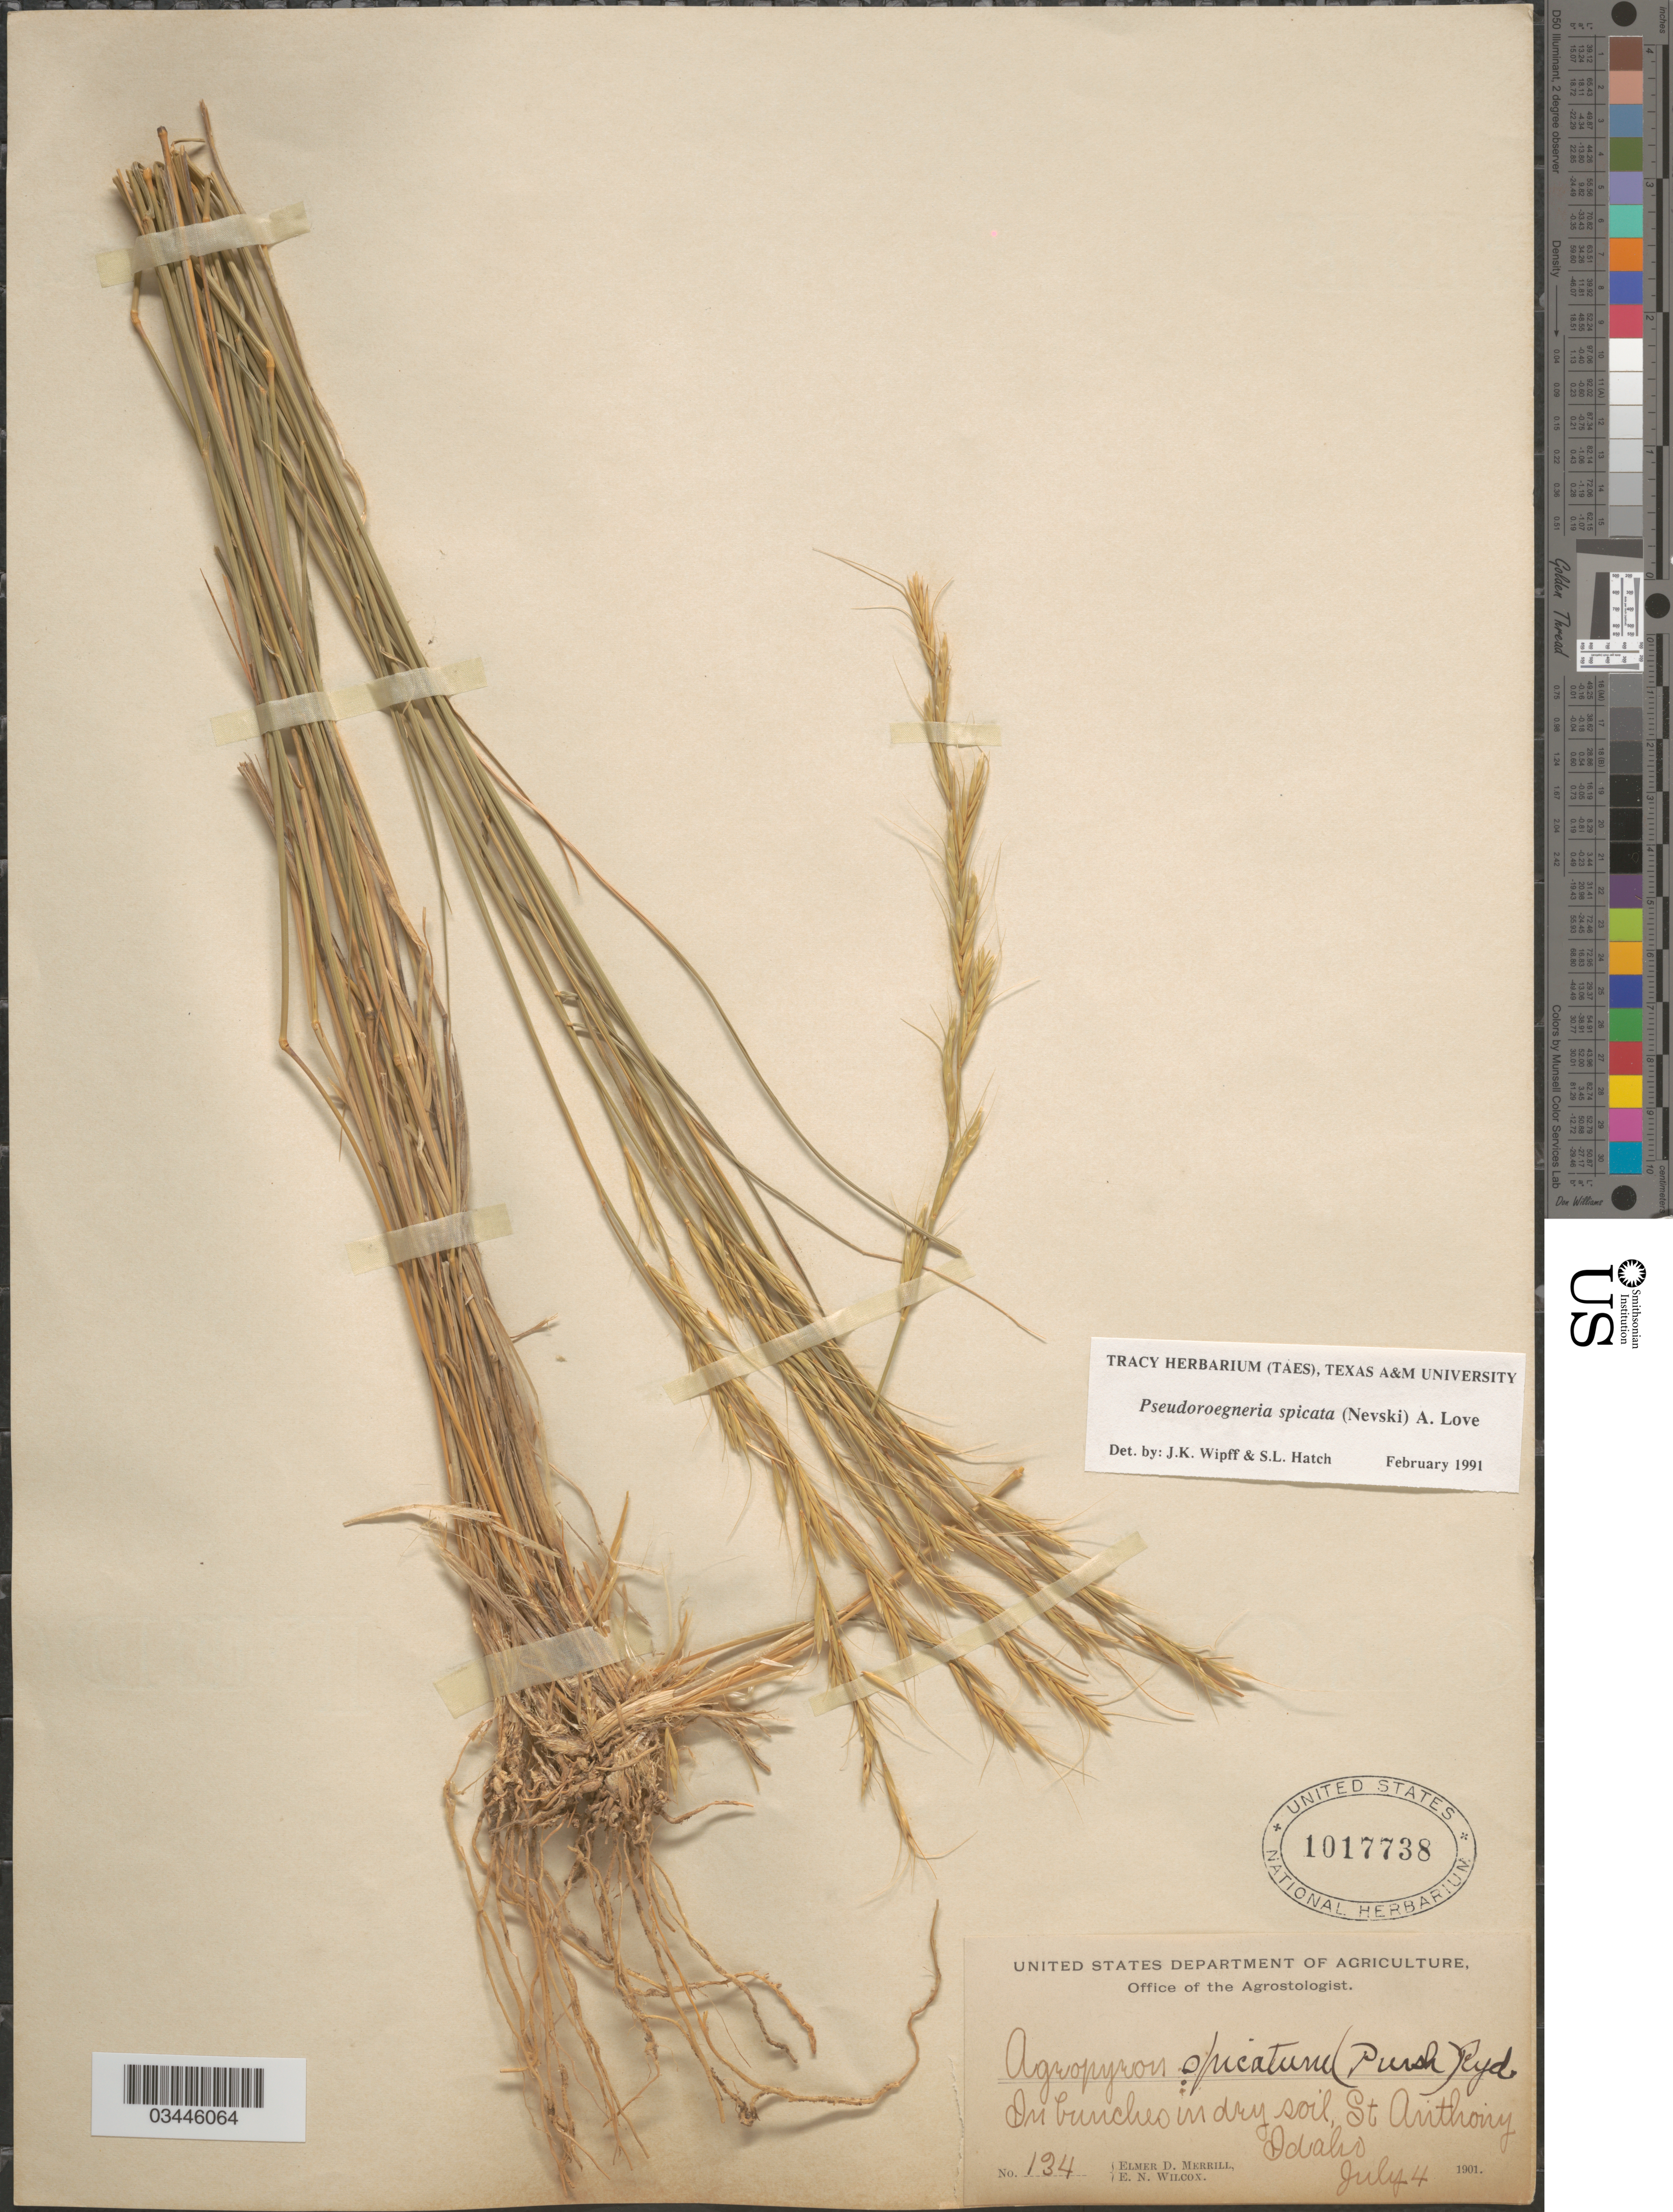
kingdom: Plantae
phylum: Tracheophyta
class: Liliopsida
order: Poales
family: Poaceae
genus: Pseudoroegneria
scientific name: Pseudoroegneria spicata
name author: (Pursh) Á. Löve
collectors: E. D. Merrill & E. Wilcox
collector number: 134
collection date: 1901-07-04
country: United States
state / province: Idaho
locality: In bunches in dry soil, St Anthony.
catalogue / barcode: US 1017738